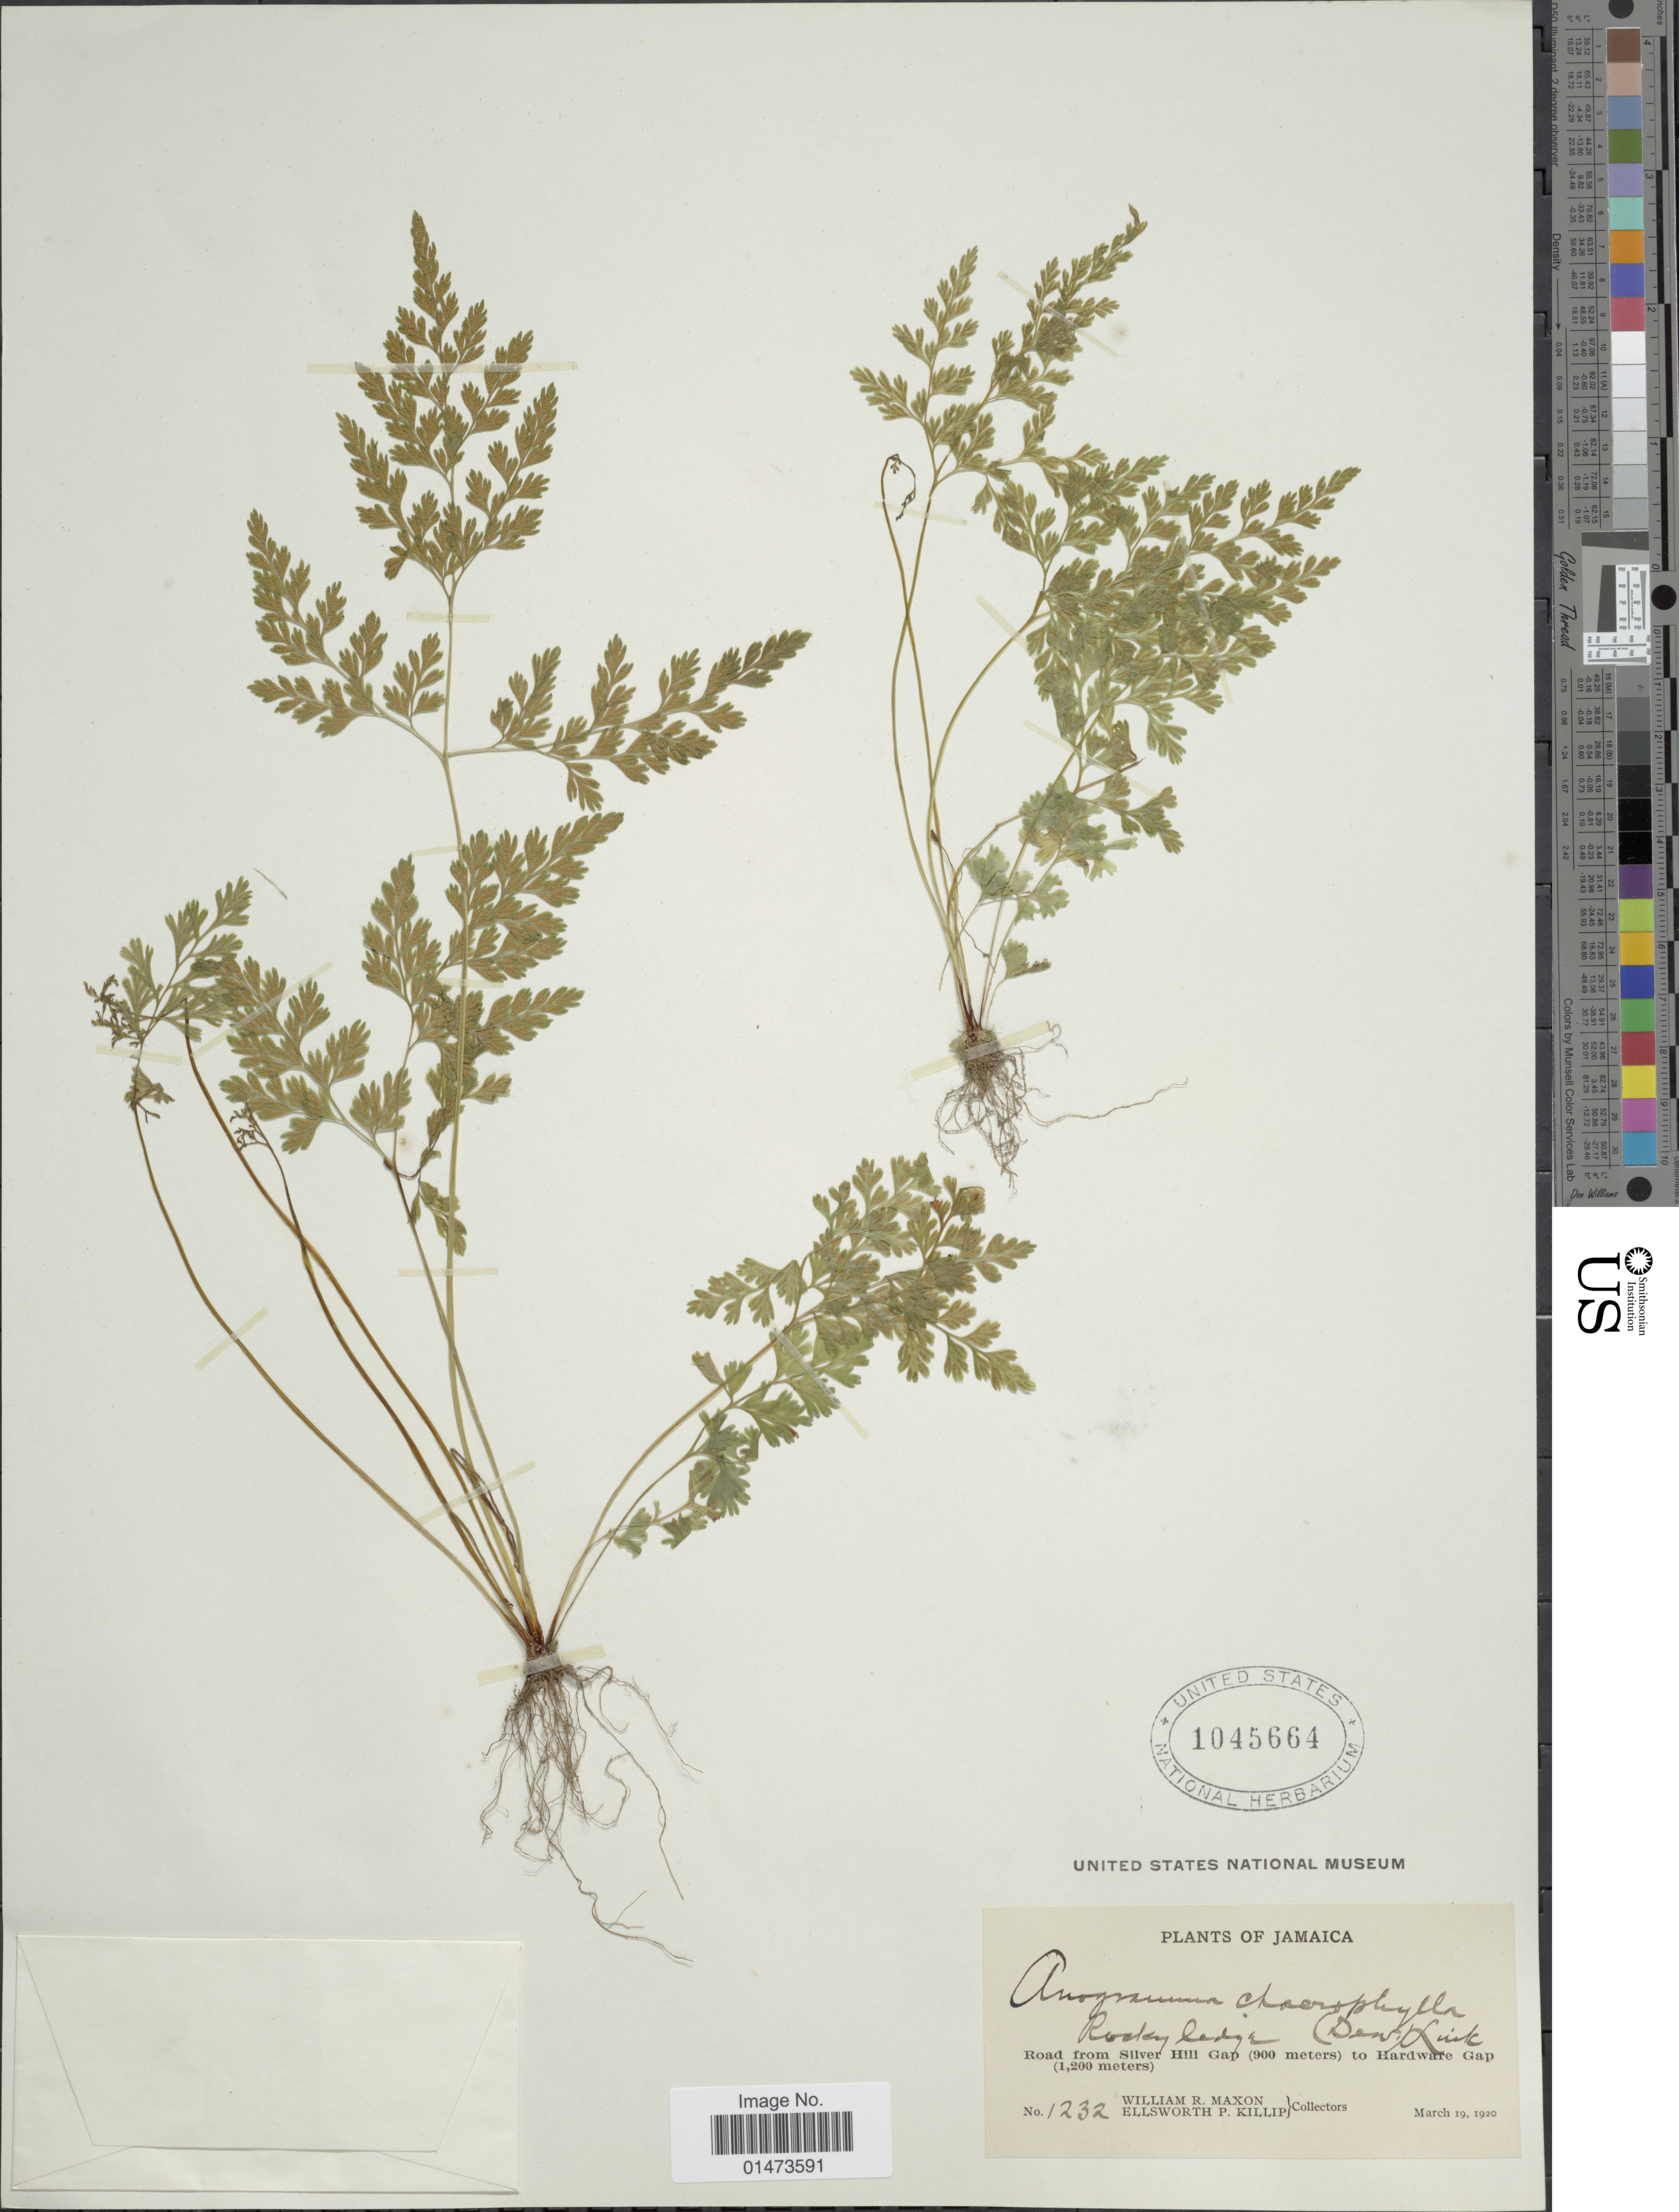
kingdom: Plantae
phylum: Tracheophyta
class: Polypodiopsida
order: Polypodiales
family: Pteridaceae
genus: Anogramma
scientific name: Anogramma chaerophylla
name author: (Desv.) Link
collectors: W. R. Maxon & E. P. Killip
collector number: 1232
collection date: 1920-03-19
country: Jamaica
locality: Road from Silver Gap to Hardware Gap.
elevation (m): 900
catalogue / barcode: US 1045664